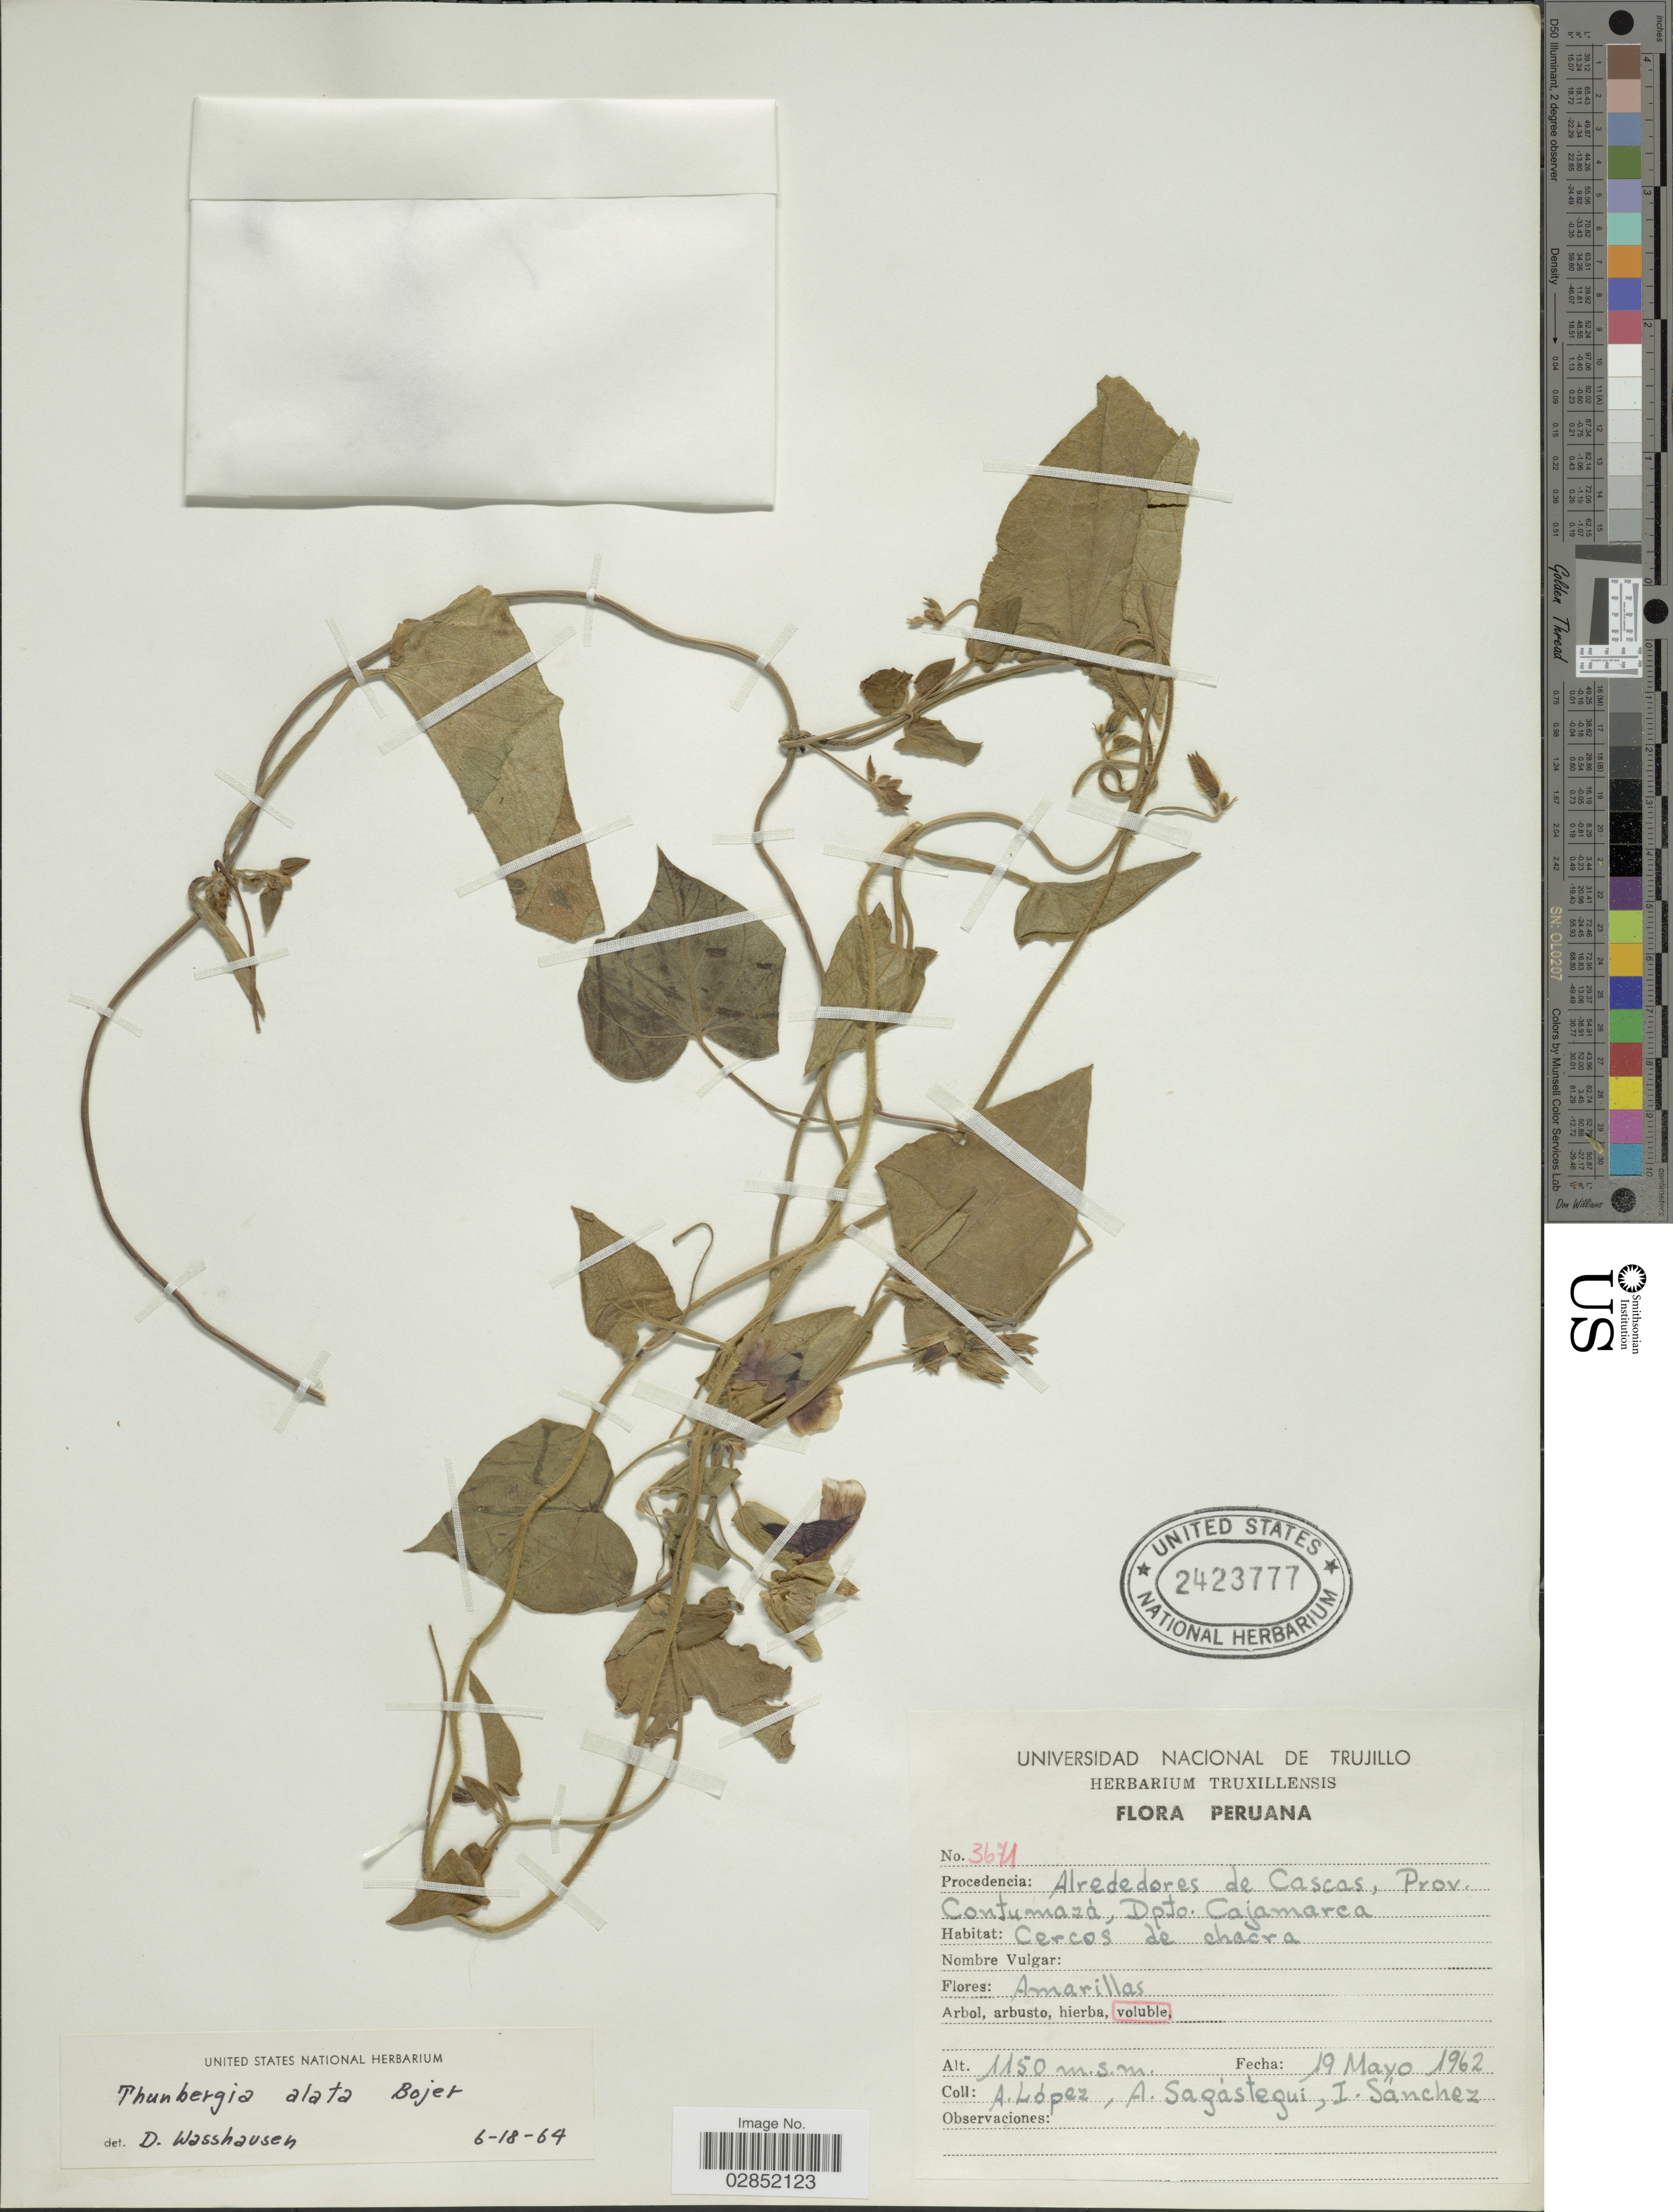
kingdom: Plantae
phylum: Tracheophyta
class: Magnoliopsida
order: Lamiales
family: Acanthaceae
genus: Thunbergia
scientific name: Thunbergia alata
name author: Bojer ex Sims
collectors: A. López, A. Sagástegui A. & I. Sánchez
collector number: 3671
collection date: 1962-05-19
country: Peru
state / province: Cajamarca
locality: Alrededores de Cascas, Prov. Contumazá, Dpto. Cajamarca.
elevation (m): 1150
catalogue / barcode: US 2423777